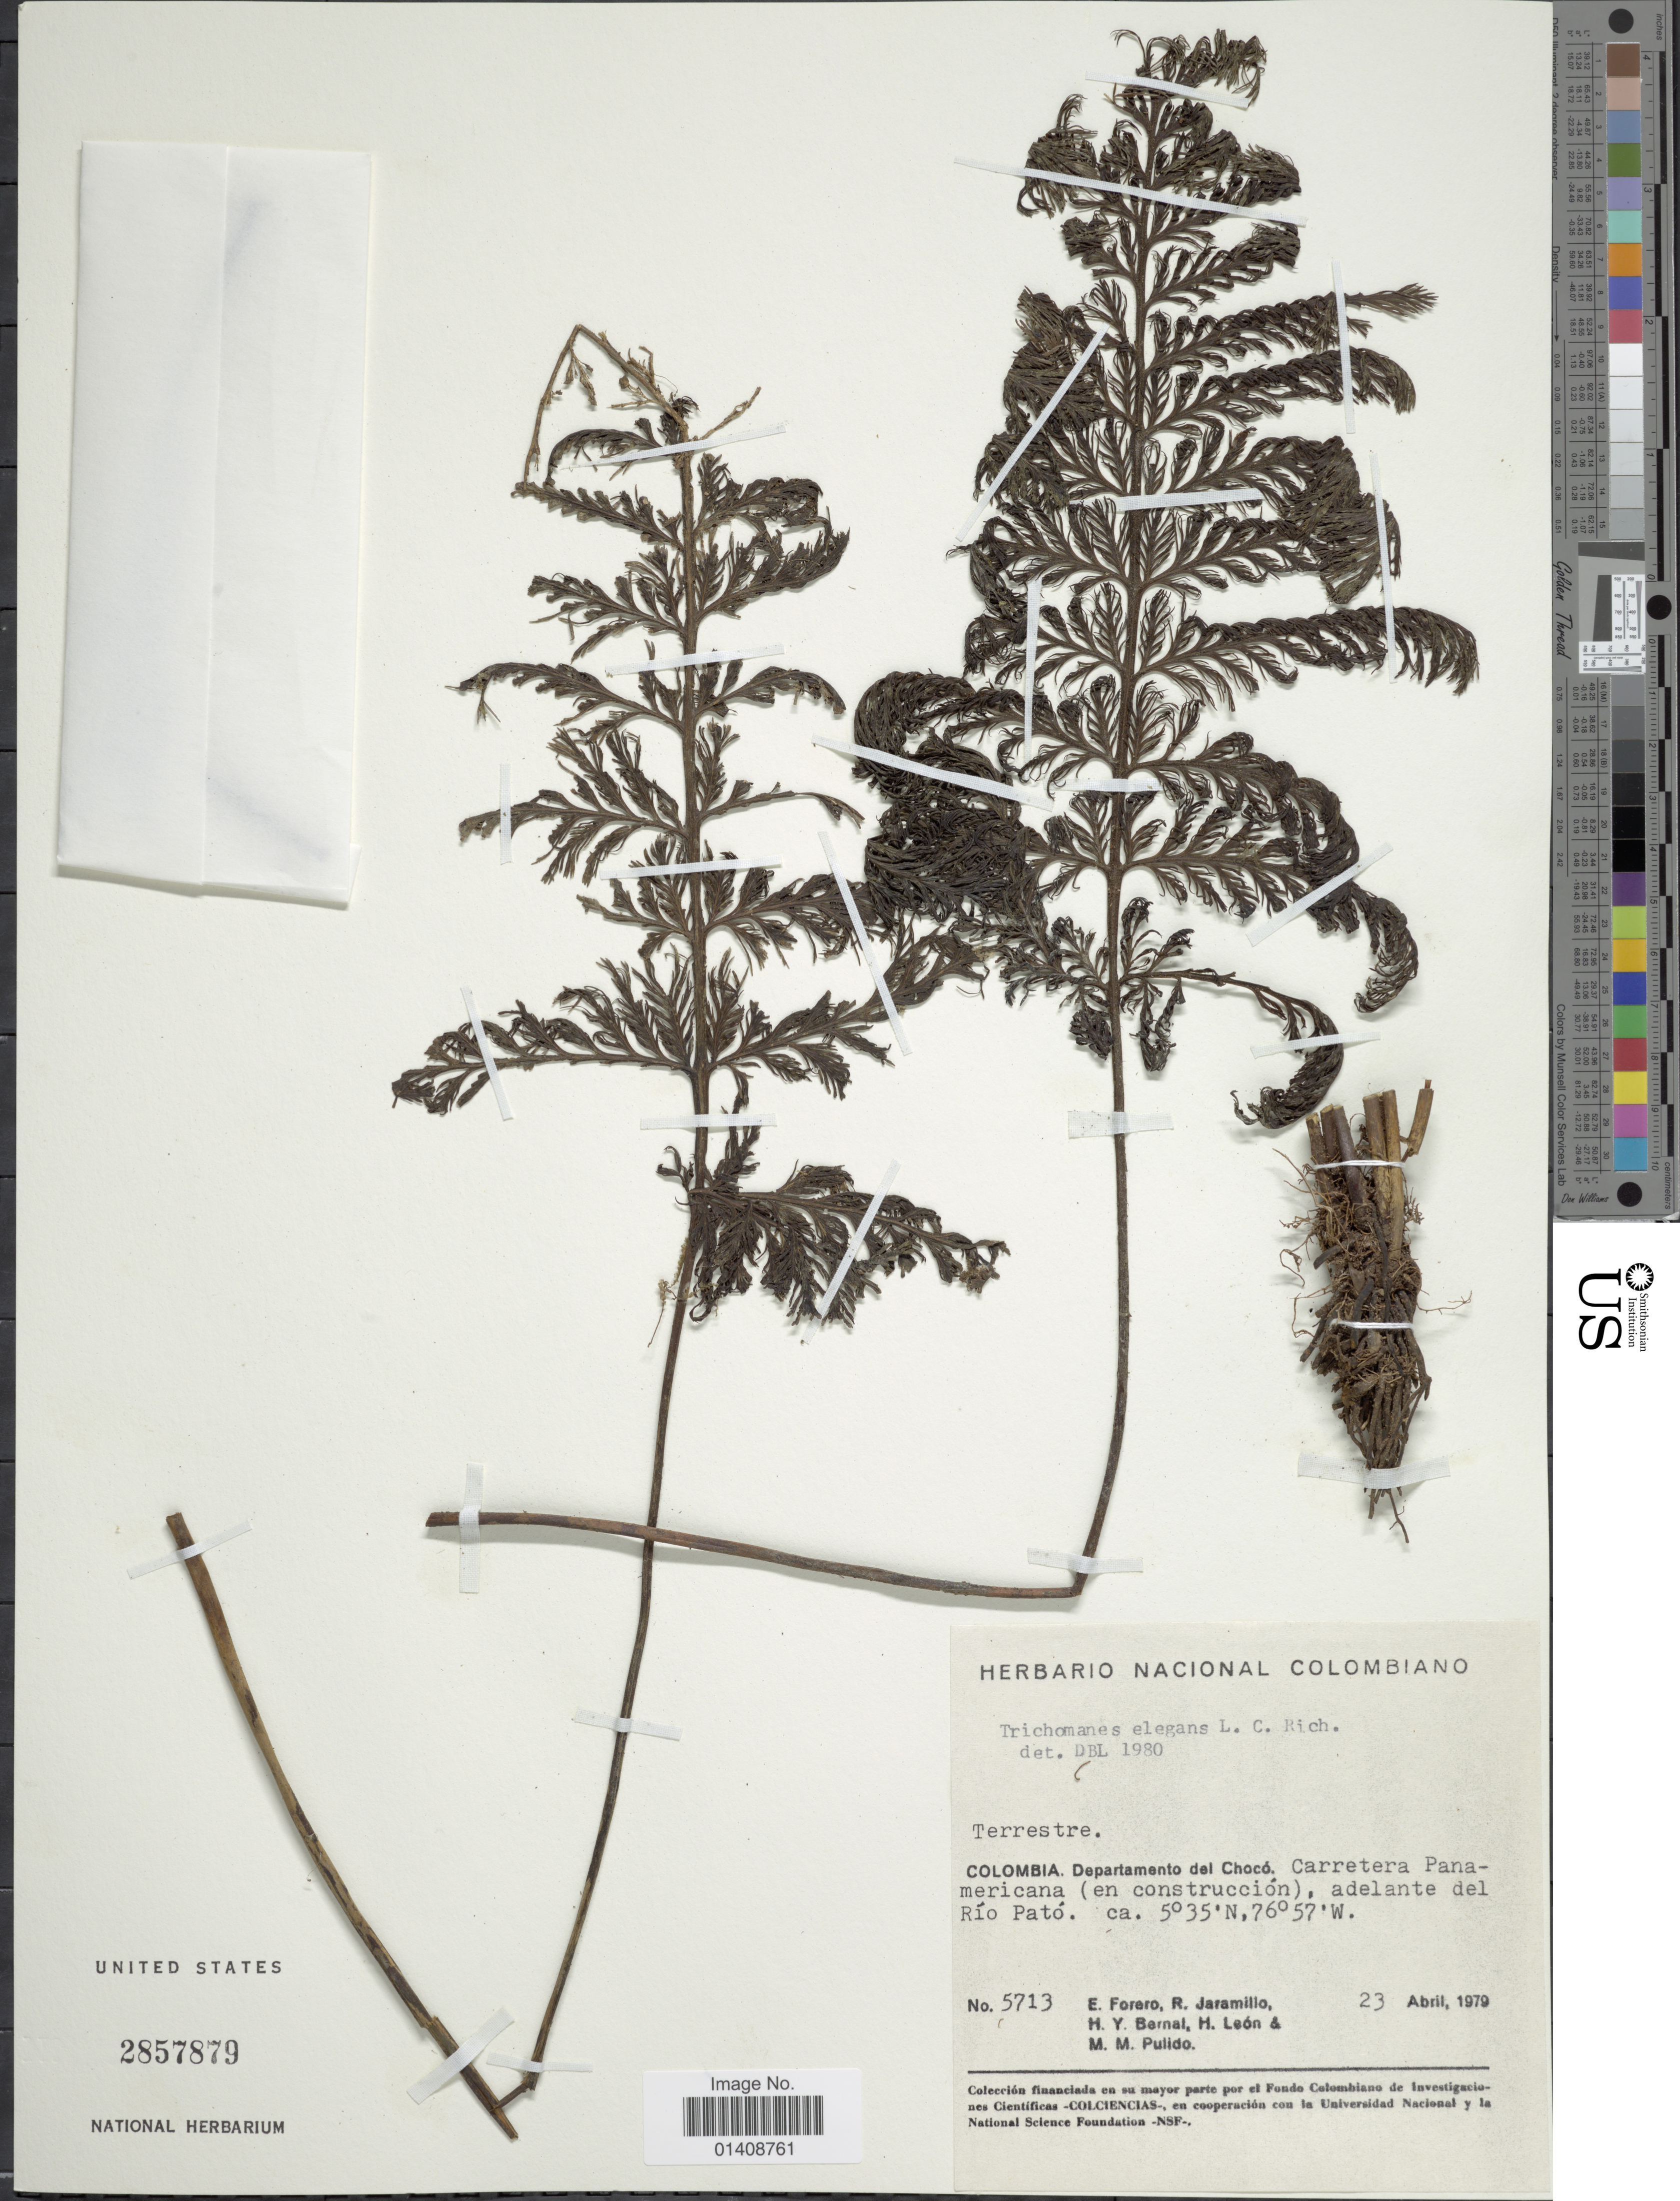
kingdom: Plantae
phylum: Tracheophyta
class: Polypodiopsida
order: Hymenophyllales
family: Hymenophyllaceae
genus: Trichomanes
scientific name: Trichomanes elegans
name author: Rich.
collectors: E. Forero, R. Jaramillo M., H. Y. Bernal, H. León & M. Pulido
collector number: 5713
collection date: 1979-04-23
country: Colombia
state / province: Chocó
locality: Carretera Panamericana (en construccion), adelante del Rio Pato.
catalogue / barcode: US 2857879